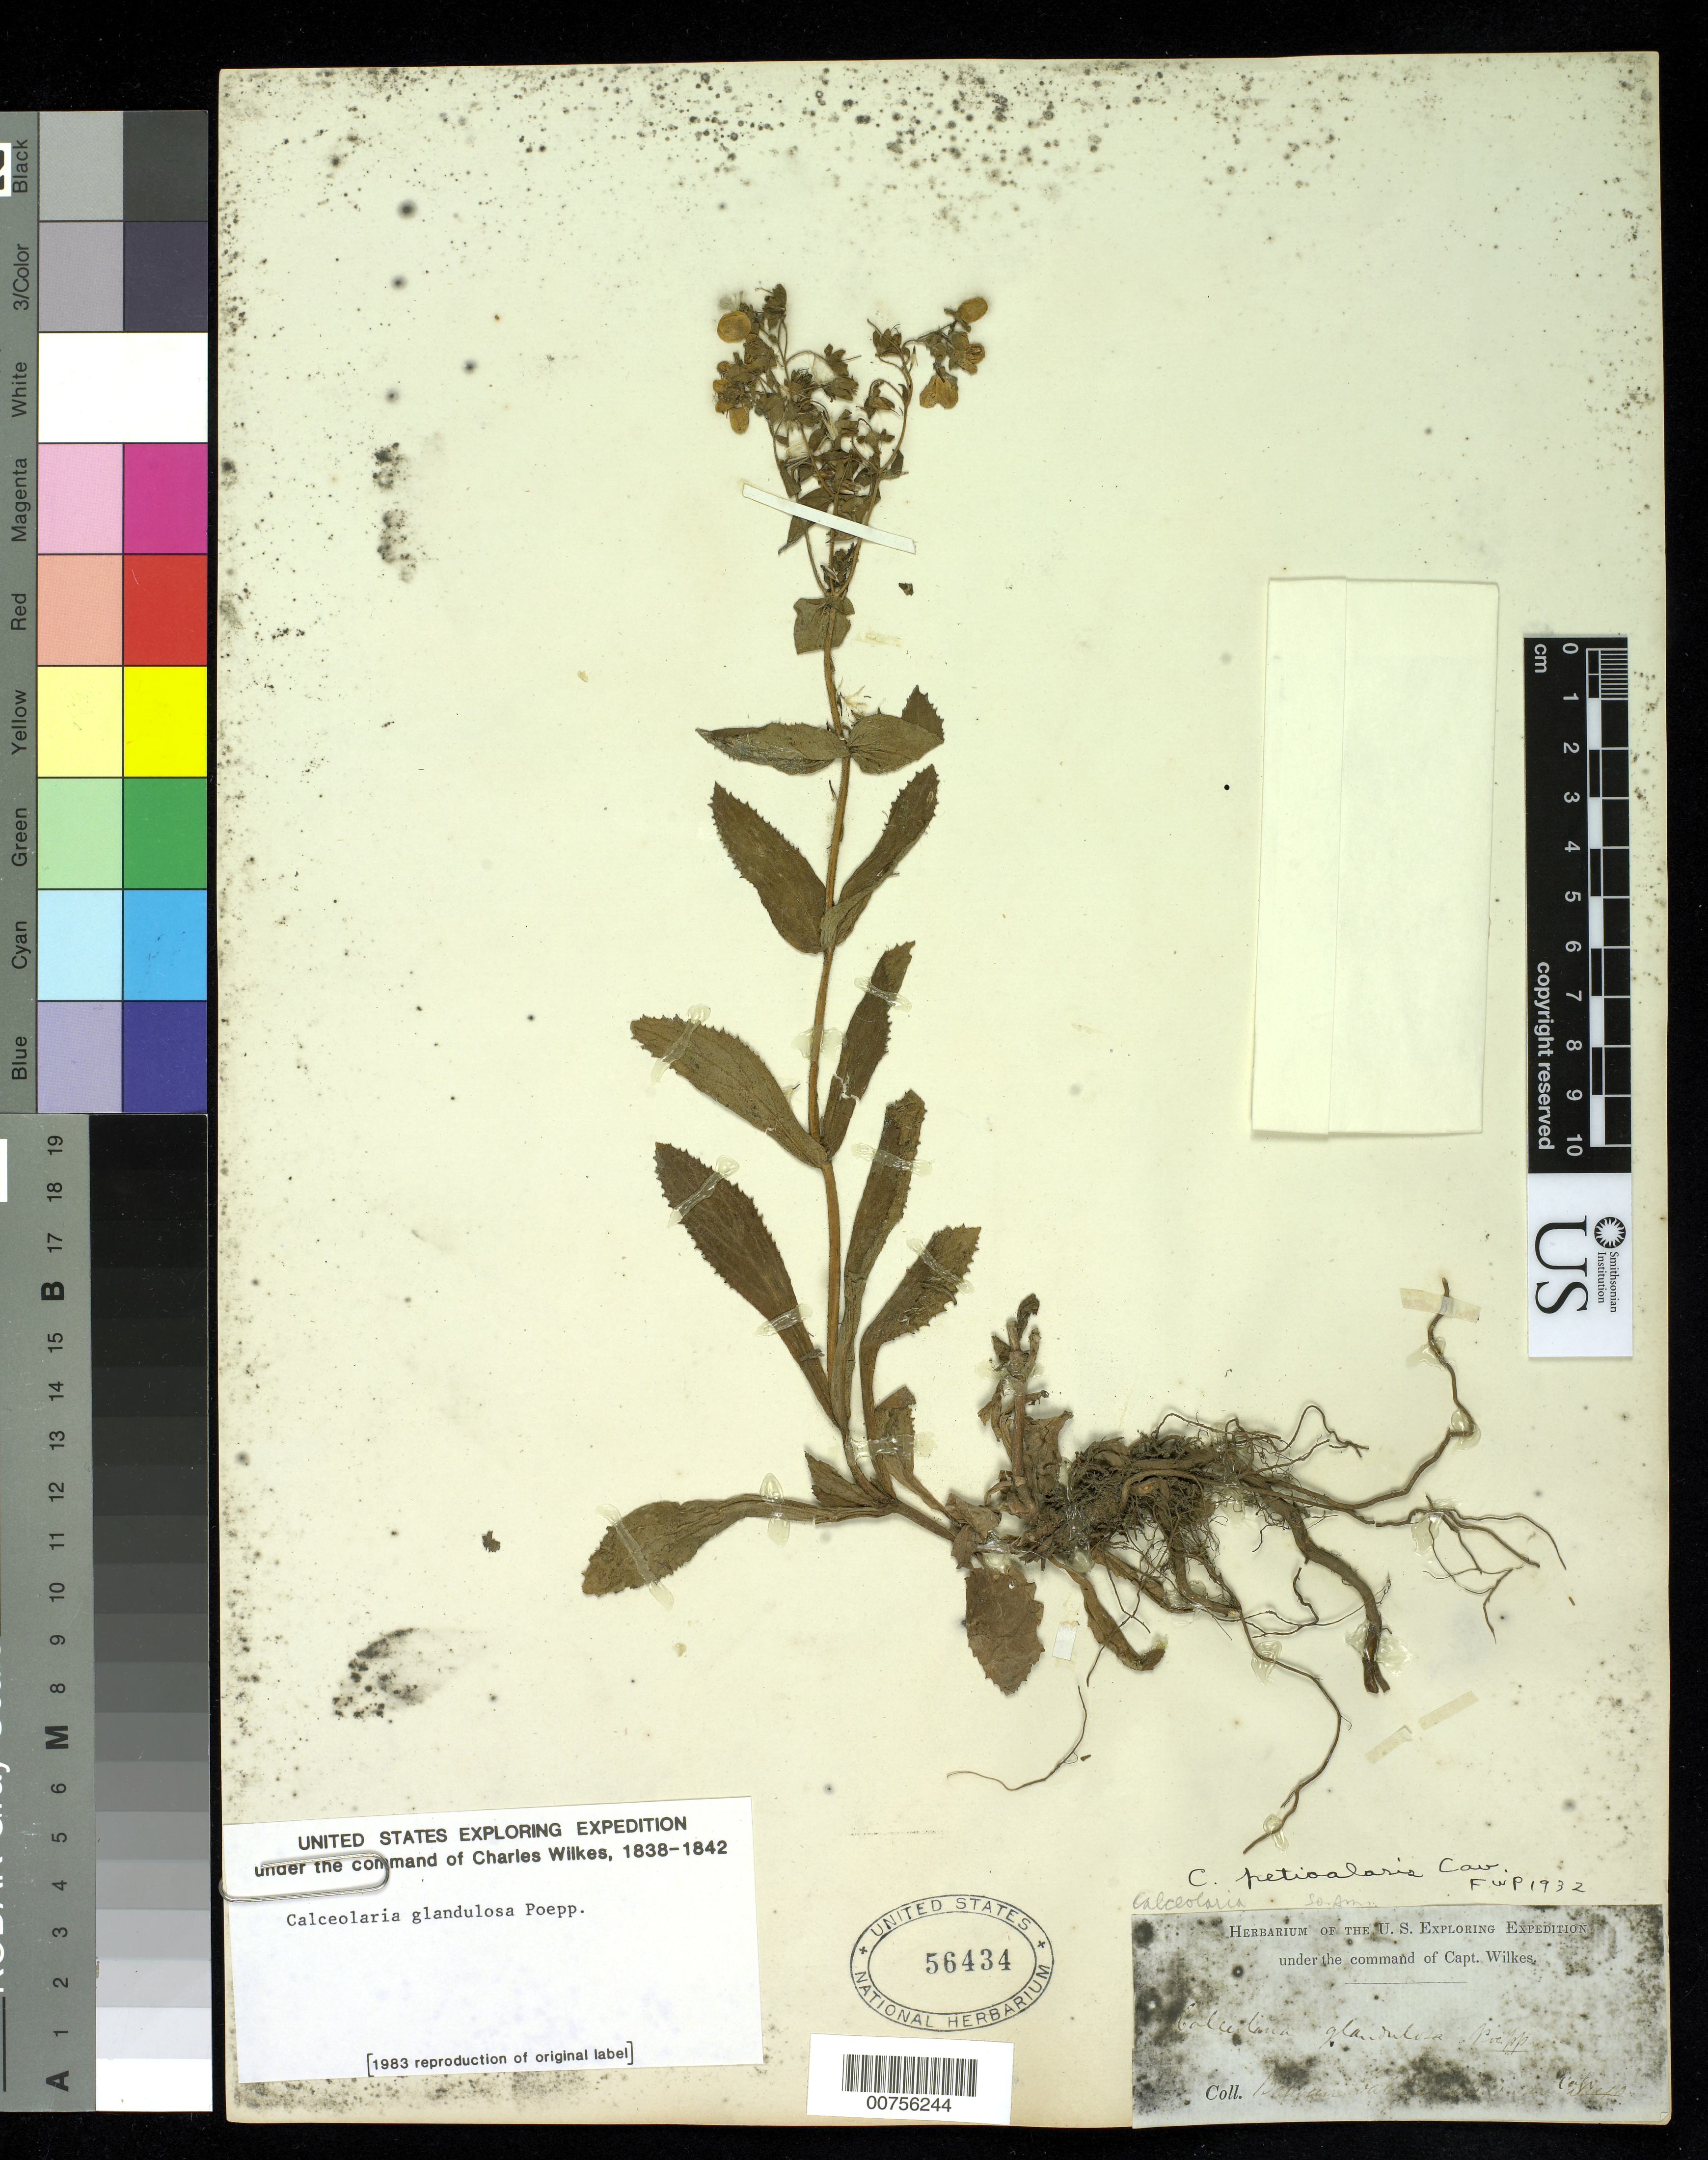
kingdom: Plantae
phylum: Tracheophyta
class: Magnoliopsida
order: Lamiales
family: Calceolariaceae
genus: Calceolaria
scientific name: Calceolaria glandulosa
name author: Poepp. ex Benth.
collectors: Wilkes Explor. Exped.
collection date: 1838/1842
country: Chile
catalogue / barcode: US 56434